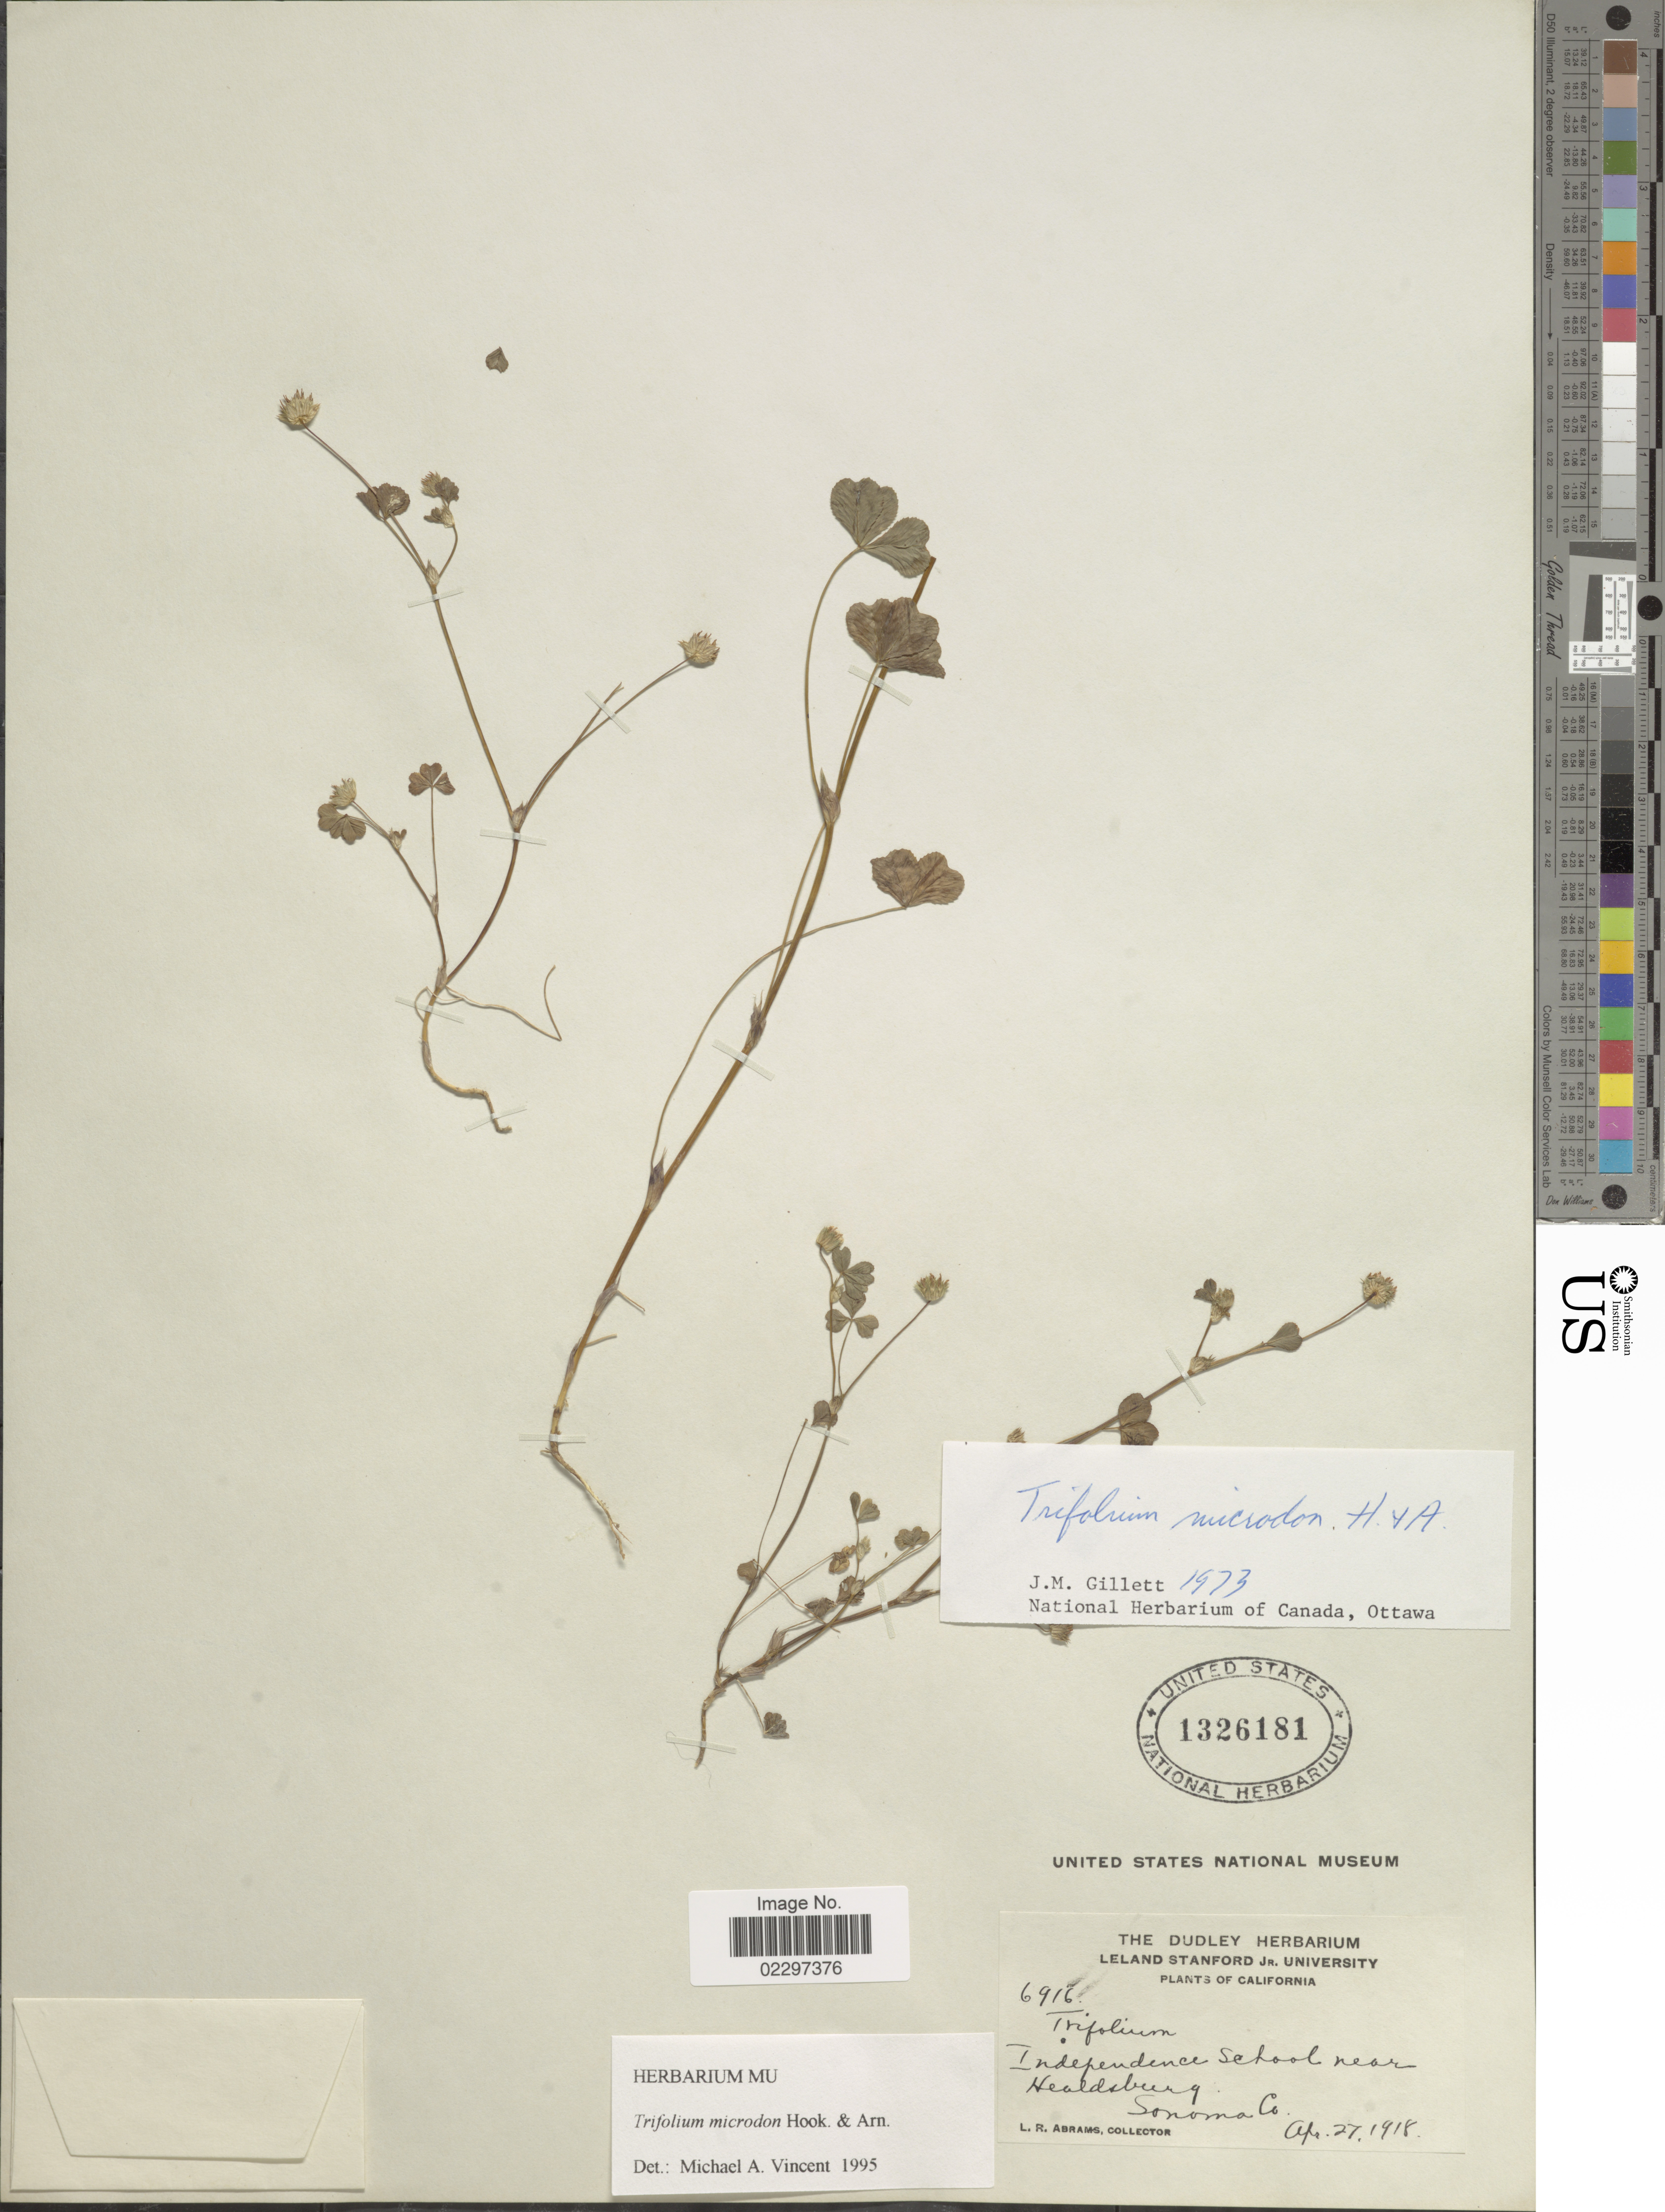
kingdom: Plantae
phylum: Tracheophyta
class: Magnoliopsida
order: Fabales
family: Fabaceae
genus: Trifolium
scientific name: Trifolium microdon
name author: Hook. & Arn.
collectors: L. Abrams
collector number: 6916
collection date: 1918-04-27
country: United States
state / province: California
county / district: Sonoma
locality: Independence School near Healdsburg, Sonoma Co.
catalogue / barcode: US 1326181